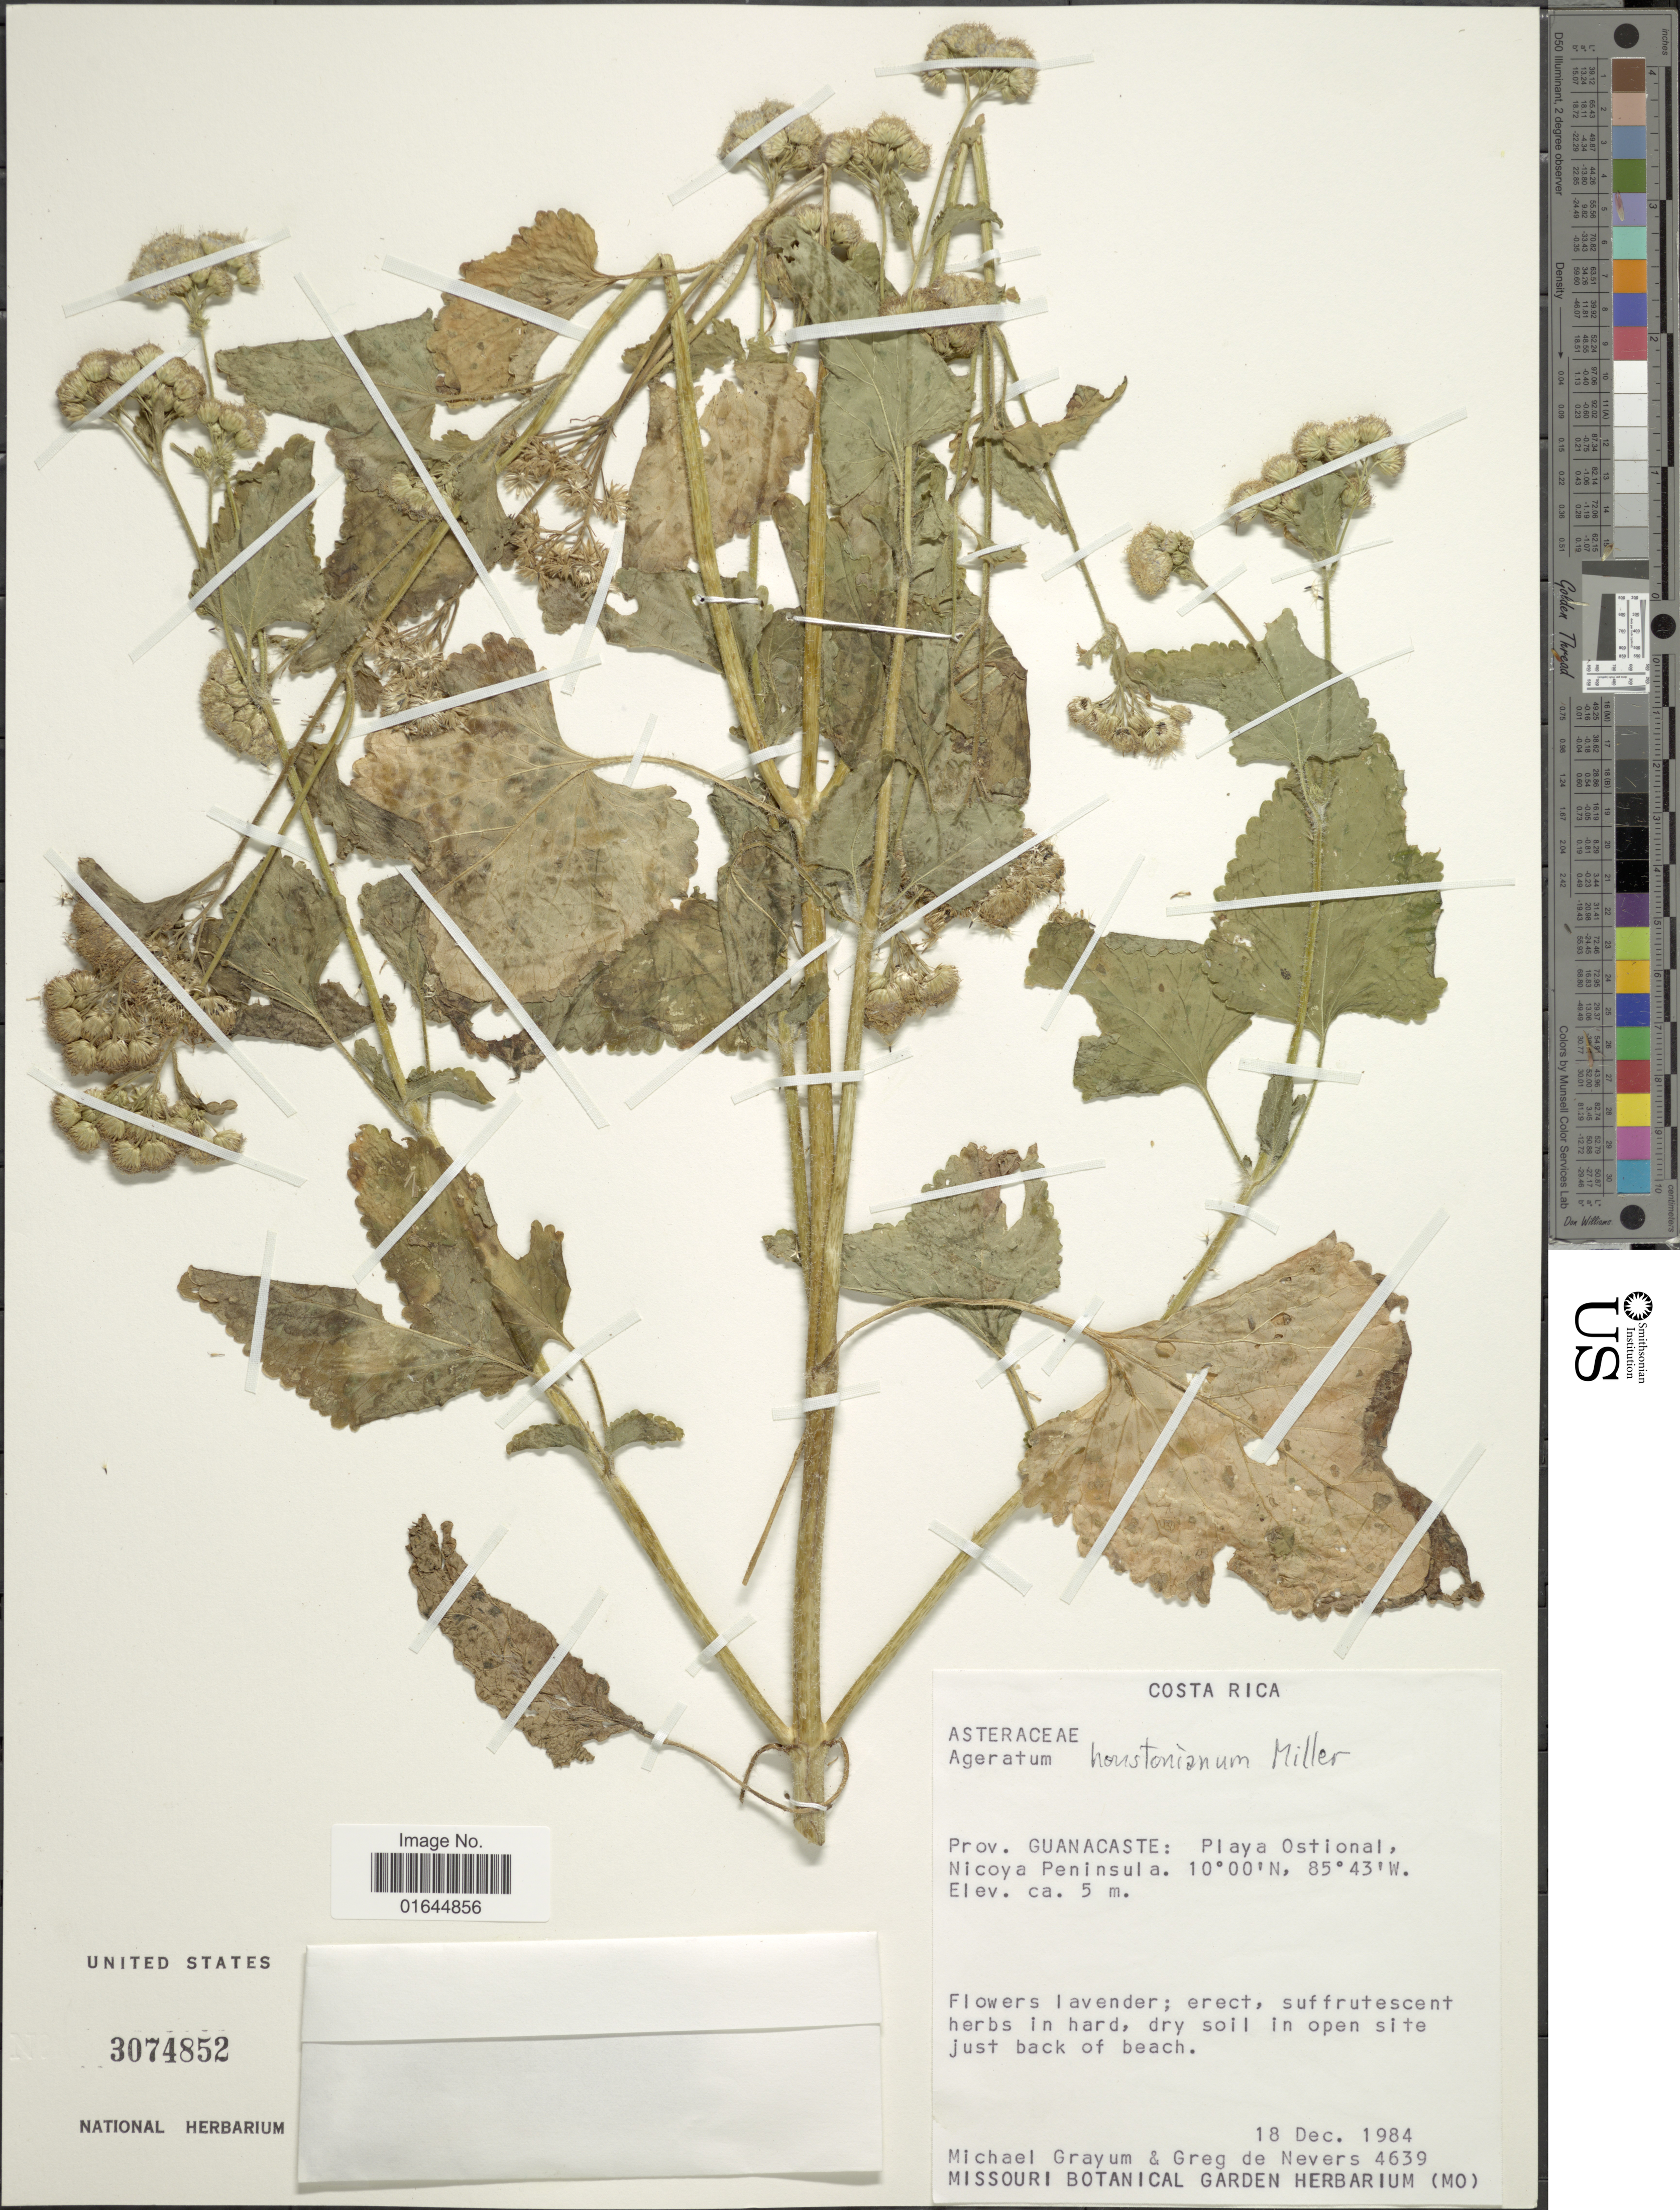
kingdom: Plantae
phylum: Tracheophyta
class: Magnoliopsida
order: Asterales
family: Asteraceae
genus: Ageratum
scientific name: Ageratum houstonianum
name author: Mill.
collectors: M. H. Grayum & G. C. de Nevers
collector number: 4639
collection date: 1984-12-18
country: Costa Rica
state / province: Guanacaste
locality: Costa Rica, Prov. Guanacaste Playa Ostional, Nicoya Peninsula.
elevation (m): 5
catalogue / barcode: US 3074852